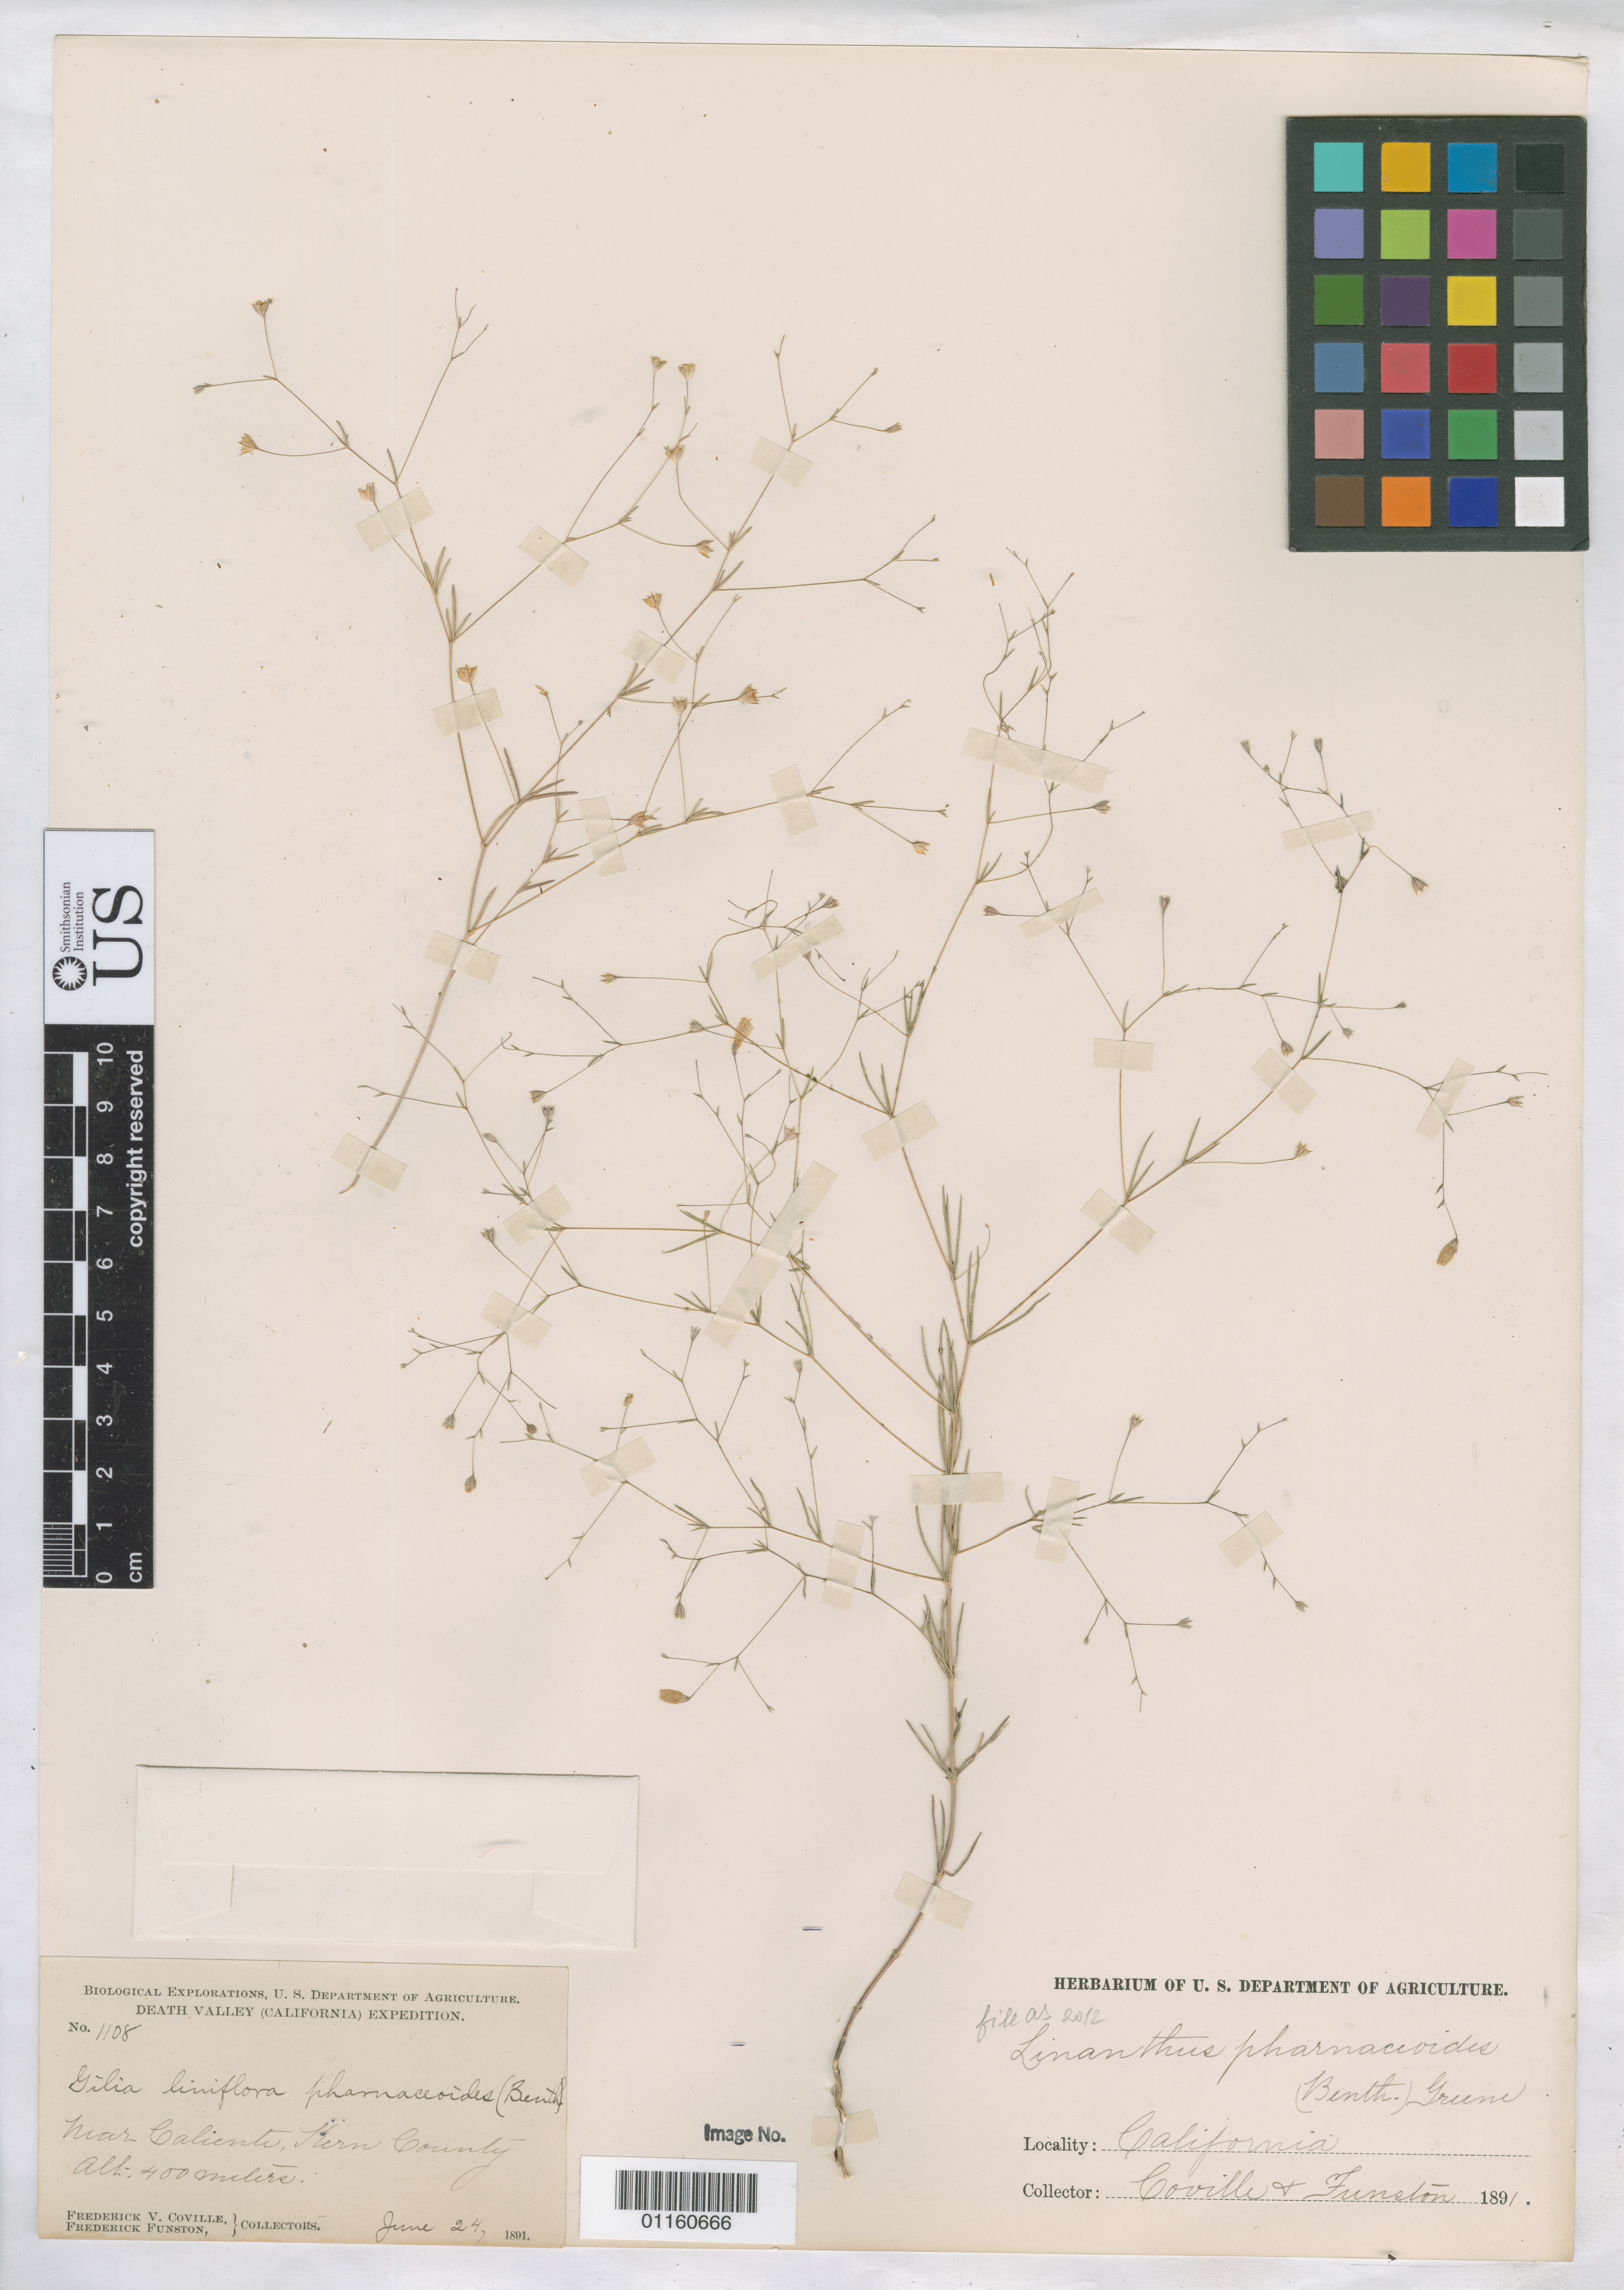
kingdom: Plantae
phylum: Tracheophyta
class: Magnoliopsida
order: Ericales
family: Polemoniaceae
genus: Leptosiphon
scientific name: Leptosiphon liniflorus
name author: (Benth.) J.M. Porter & L.A. Johnson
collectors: F. V. Coville & F. Funston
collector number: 1108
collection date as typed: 24 Jun 1891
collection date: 1891-06-24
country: United States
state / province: California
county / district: Kern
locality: Caliente